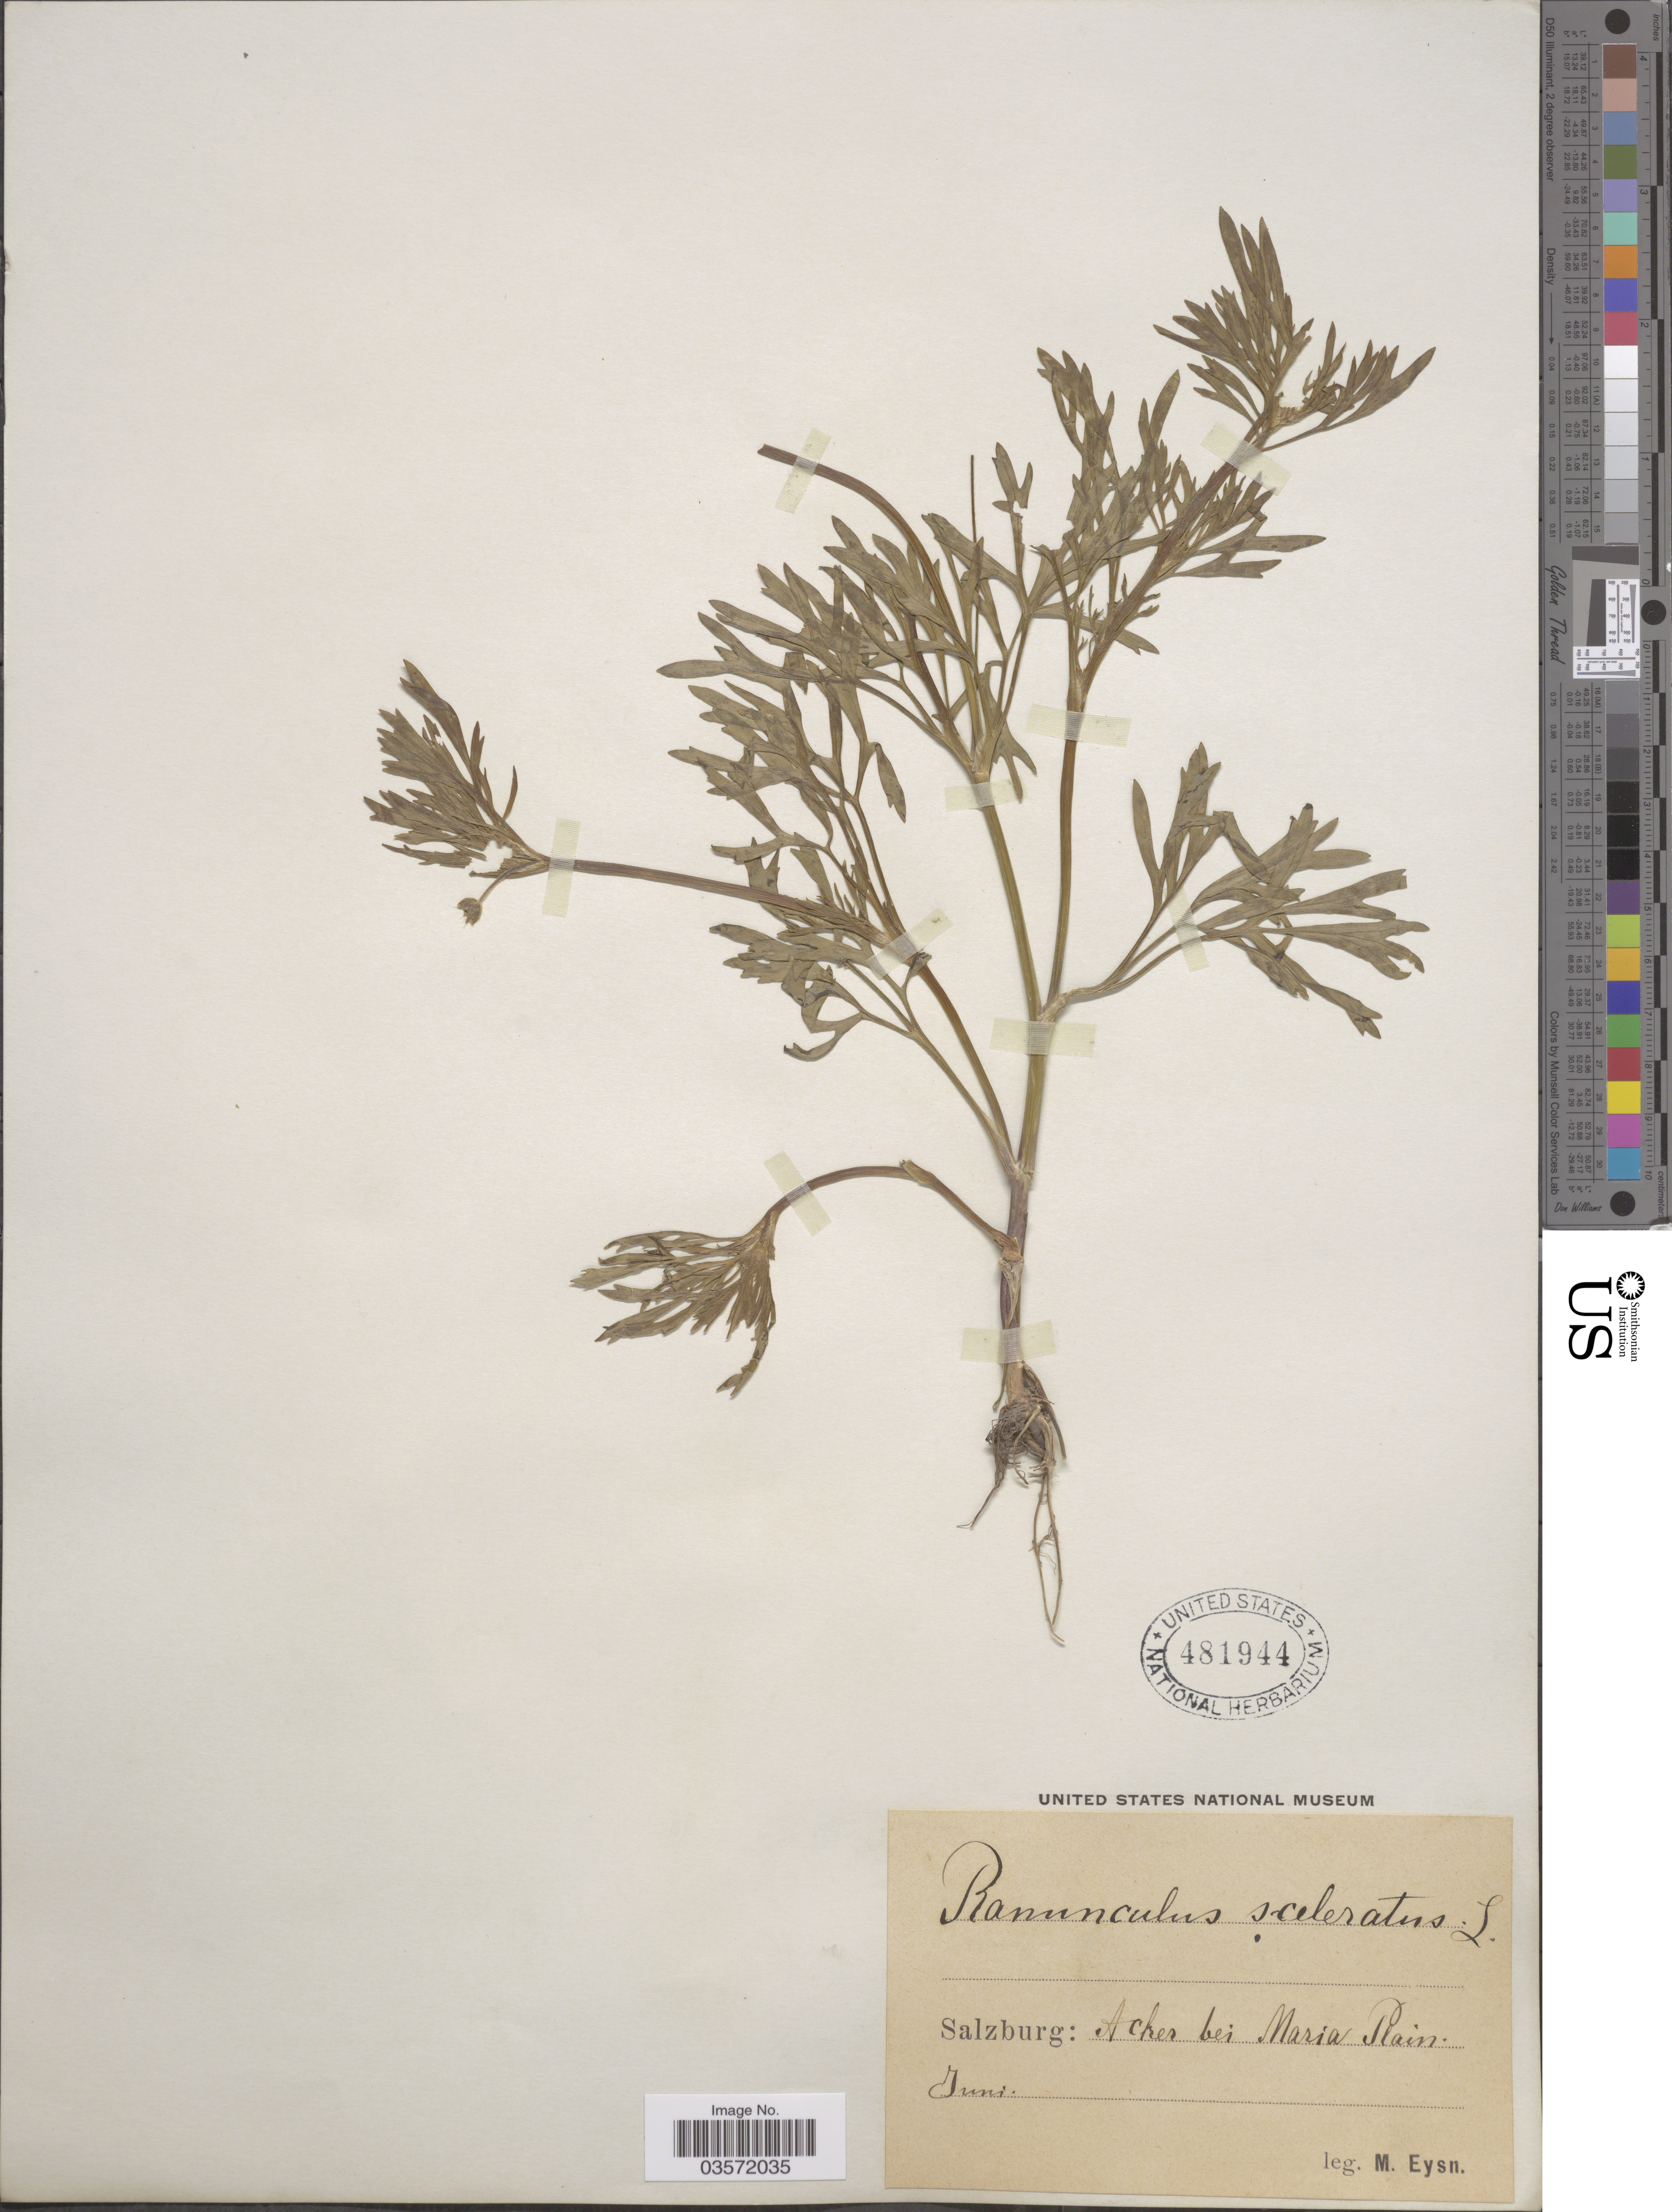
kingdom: Plantae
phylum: Tracheophyta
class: Magnoliopsida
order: Ranunculales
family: Ranunculaceae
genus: Ranunculus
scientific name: Ranunculus sceleratus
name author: L.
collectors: M. Eysn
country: Austria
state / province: Salzburg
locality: Acher bei Maria Plain.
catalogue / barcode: US 481944